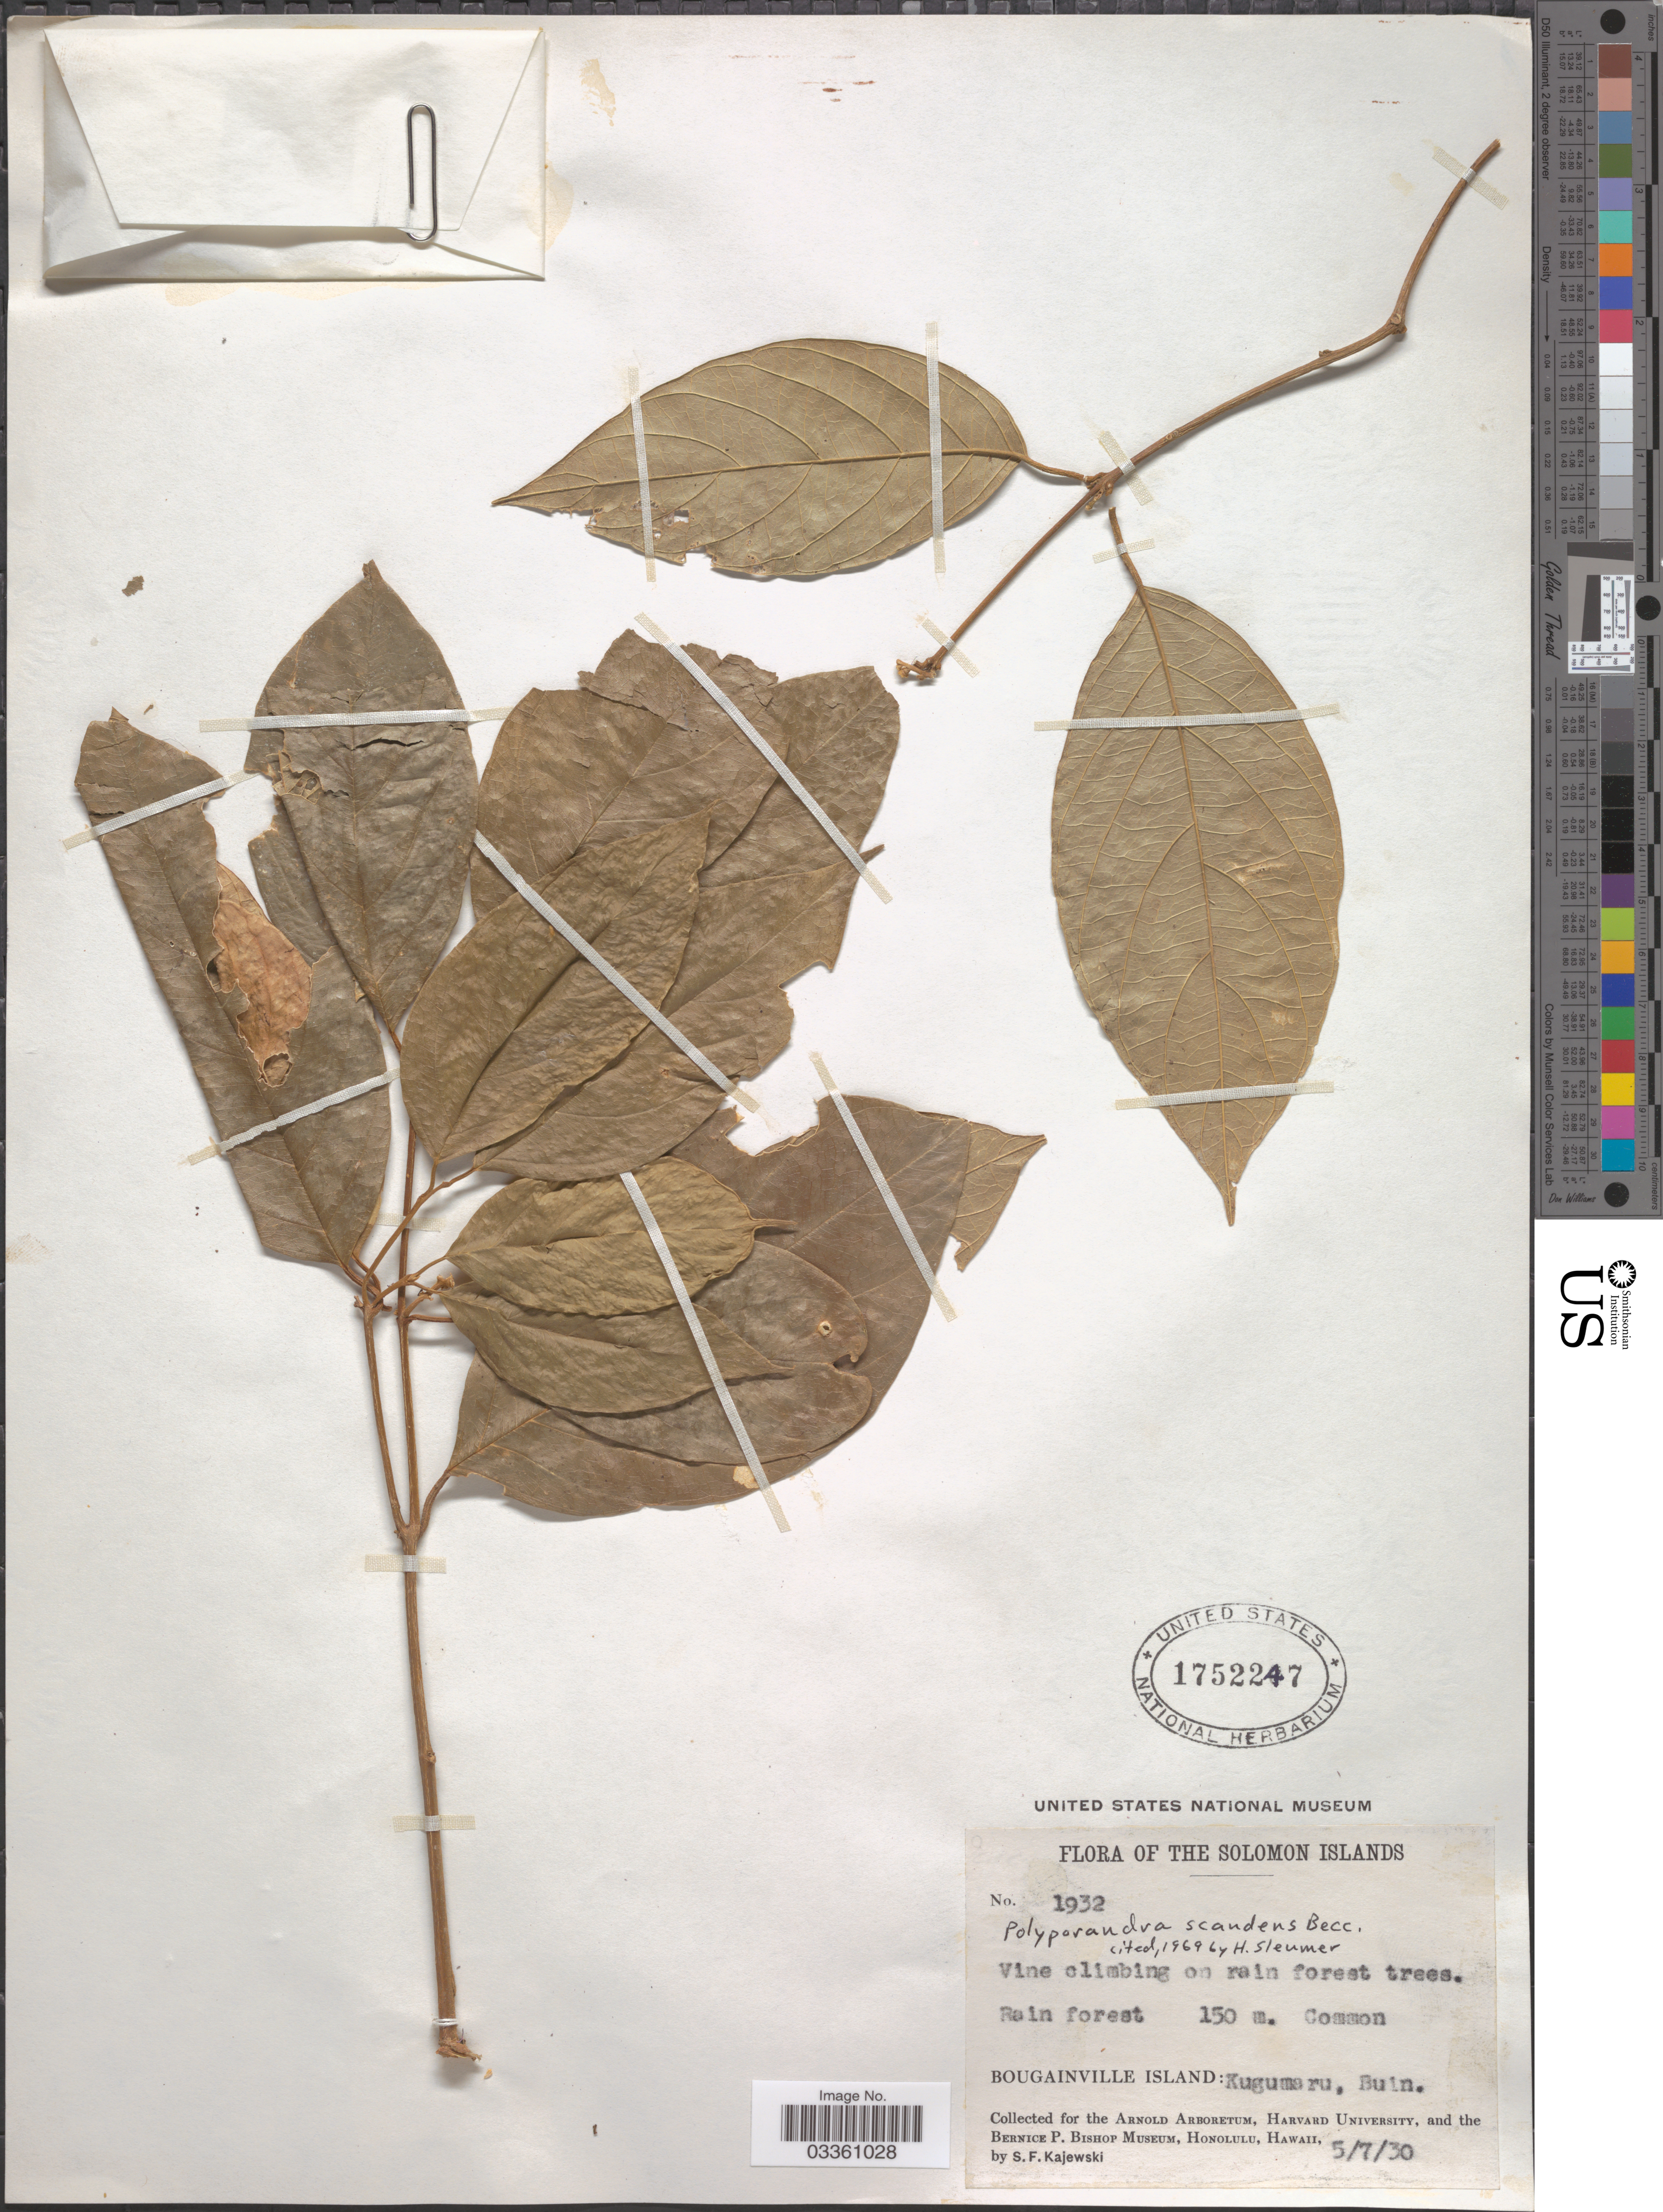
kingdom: Plantae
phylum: Tracheophyta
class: Magnoliopsida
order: Icacinales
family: Icacinaceae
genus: Iodes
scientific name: Iodes scandens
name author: (Becc.) Utteridge & Byng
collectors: S. Kajewski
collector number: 1932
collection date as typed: Transcribed d/m/y: 5/7/30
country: Papua New Guinea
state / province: Bougainville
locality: The Solomon Islands. Bougainville Island: Kugumaru, Buin.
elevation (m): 150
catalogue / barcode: US 1752247